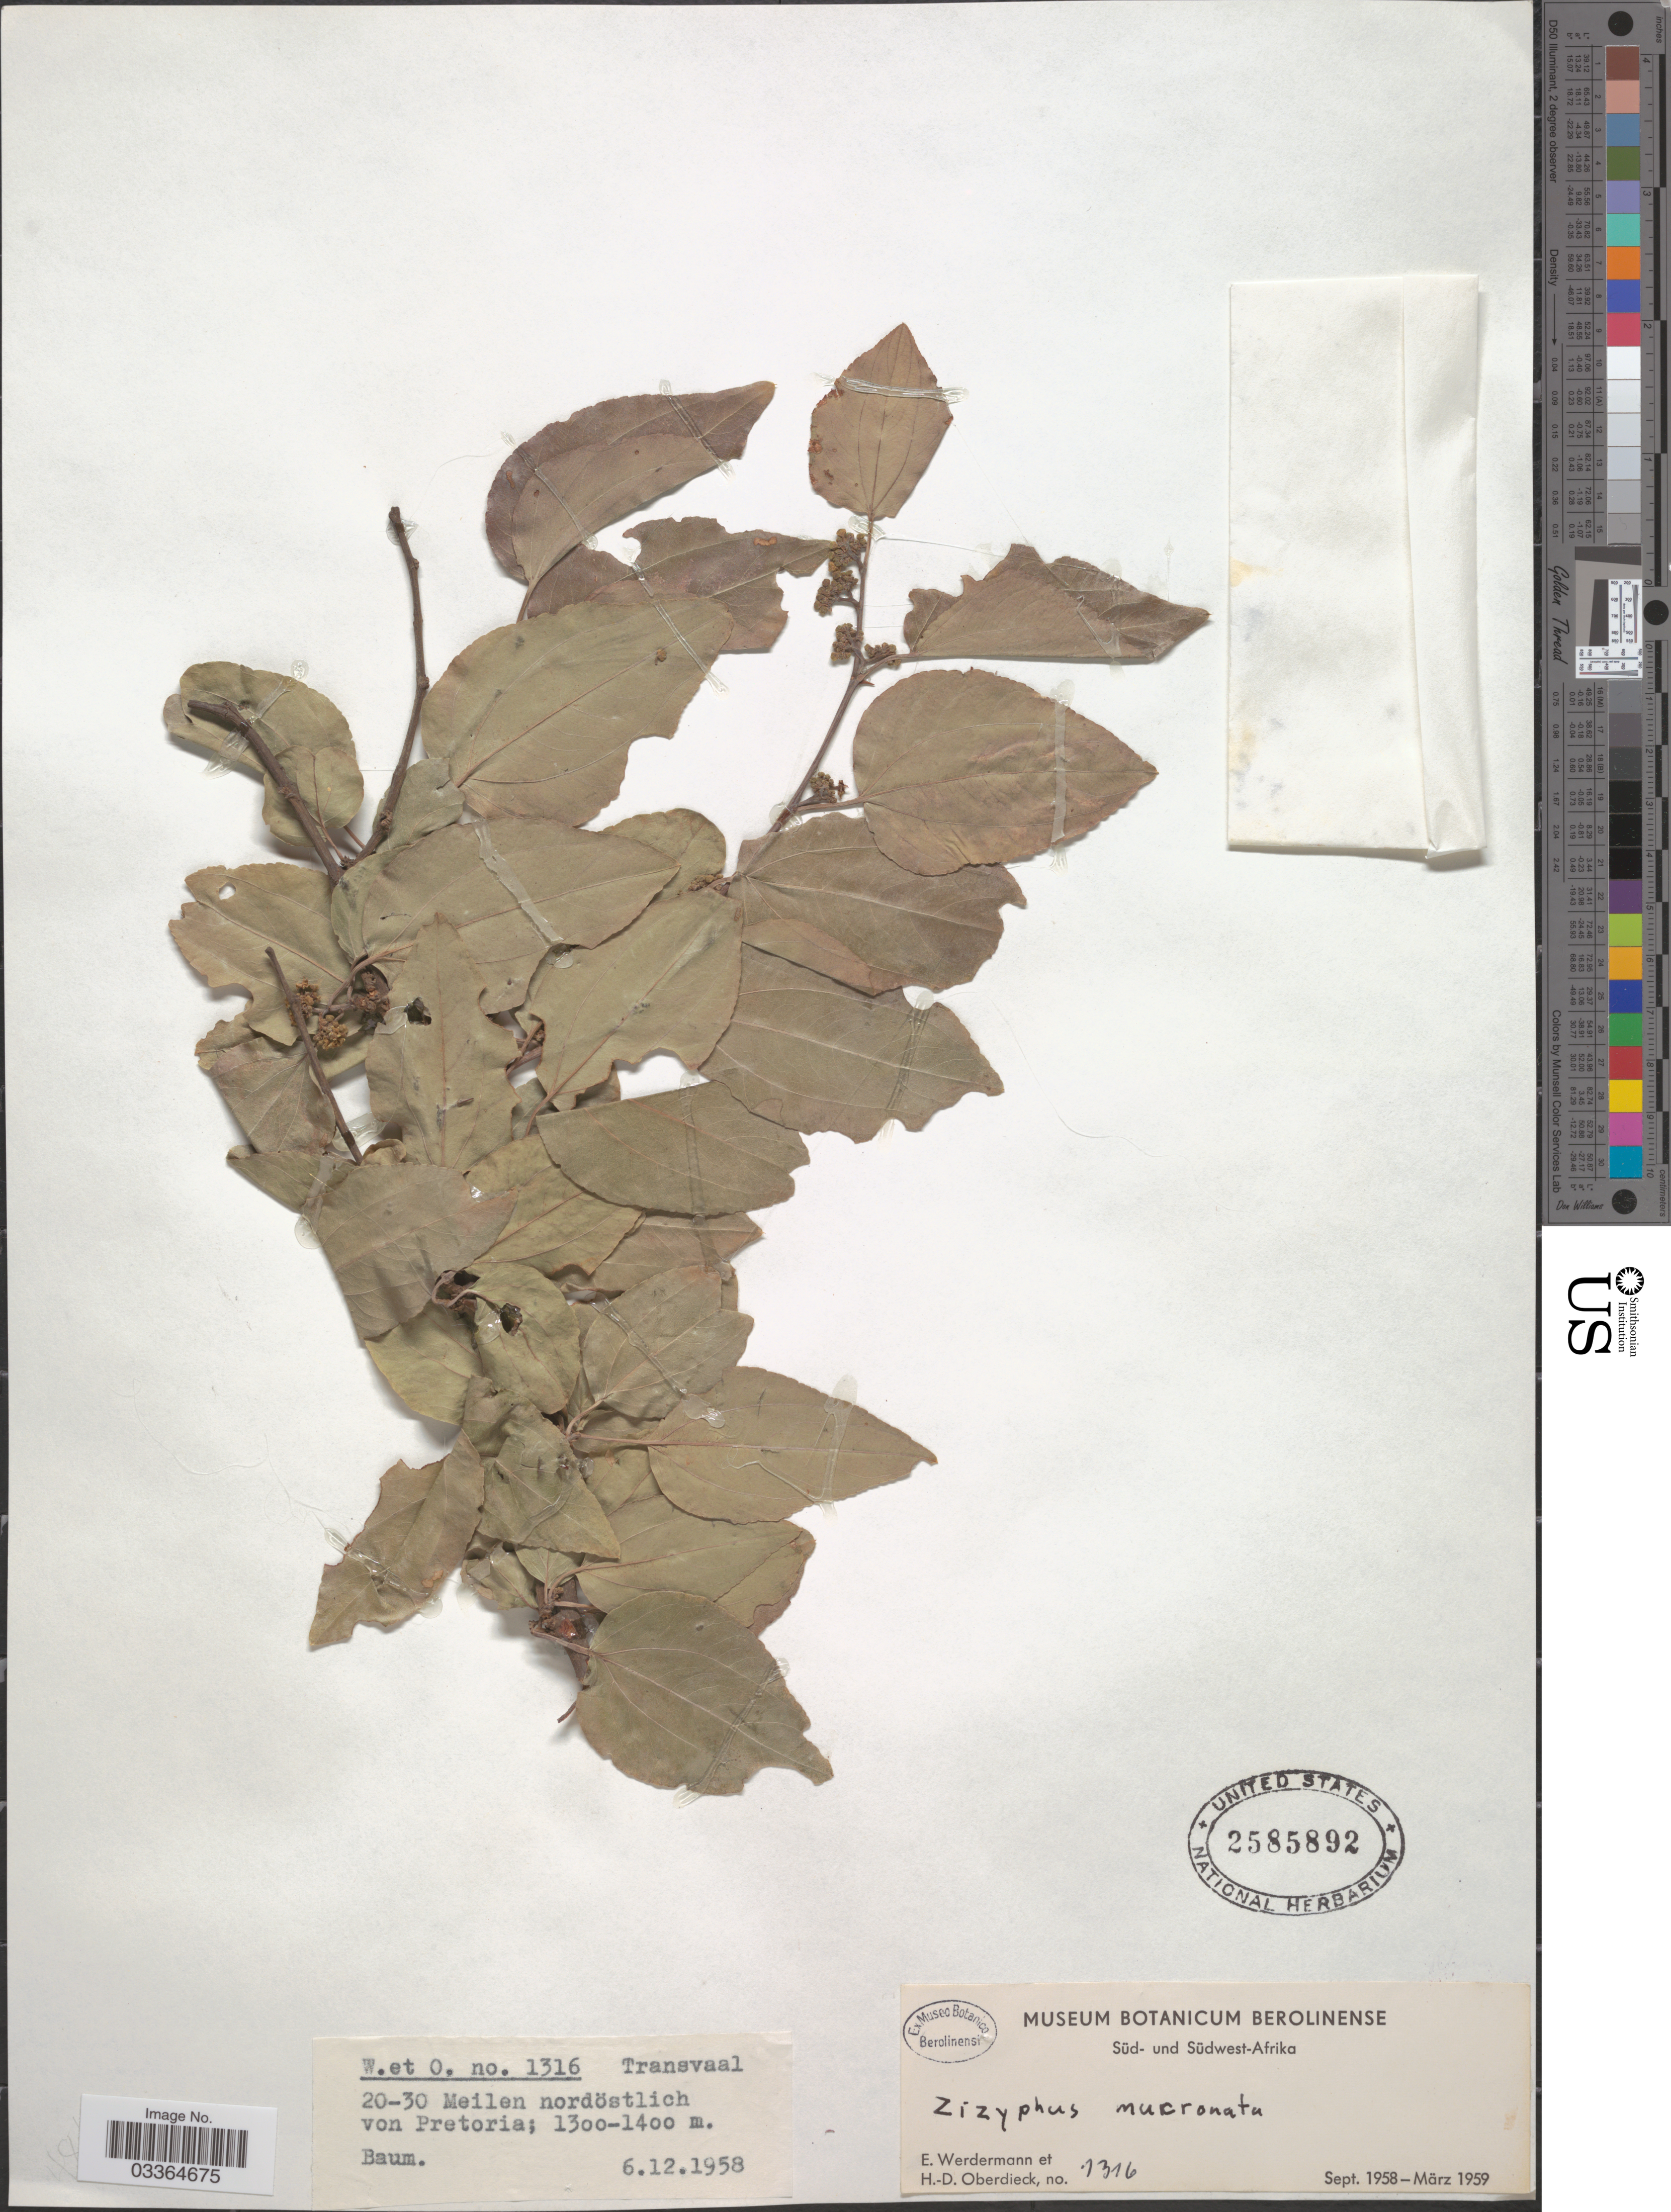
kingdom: Plantae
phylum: Tracheophyta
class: Magnoliopsida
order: Rosales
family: Rhamnaceae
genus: Ziziphus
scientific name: Ziziphus mucronata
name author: Willd.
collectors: E. Werdermann & H. Oberdieck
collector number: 1316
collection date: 1958-12-06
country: South Africa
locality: Transvaal. 20-30 Meilen nordöstlich von Pretoria.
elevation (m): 1300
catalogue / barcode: US 2585892